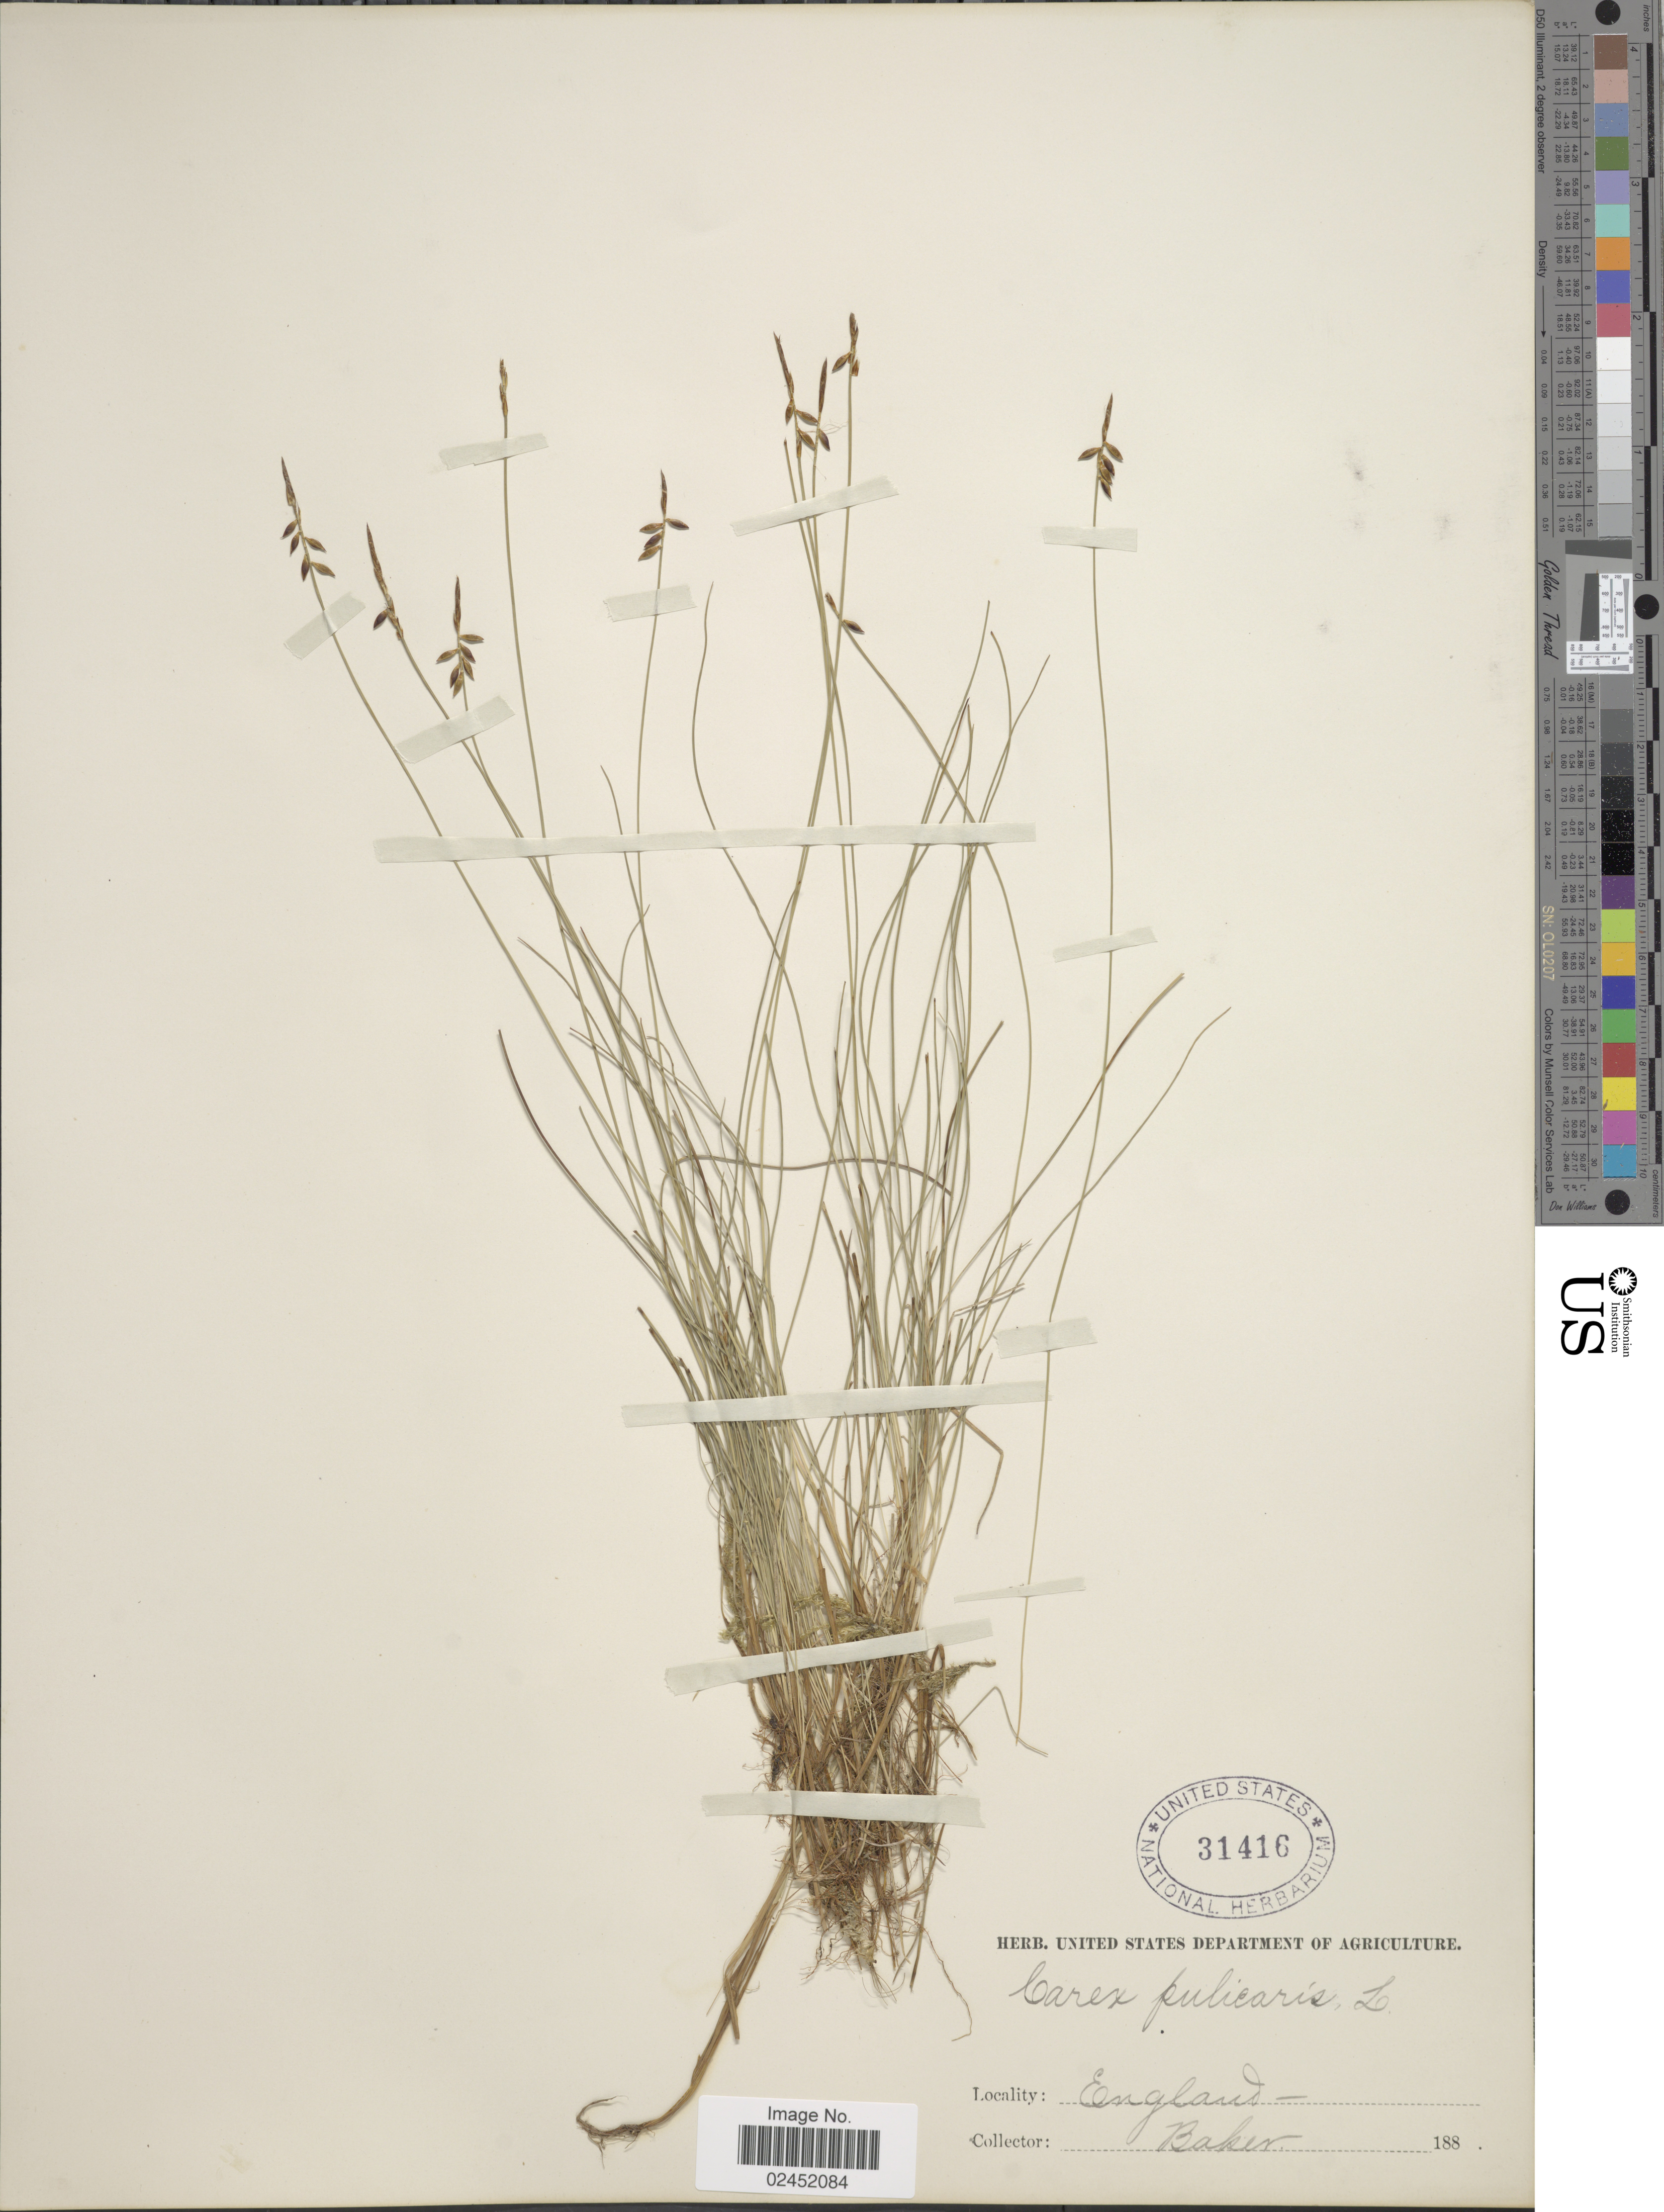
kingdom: Plantae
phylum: Tracheophyta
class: Liliopsida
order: Poales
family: Cyperaceae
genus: Carex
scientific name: Carex pulicaris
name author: L.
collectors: -- Baker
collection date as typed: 188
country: United Kingdom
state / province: England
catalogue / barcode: US 31416